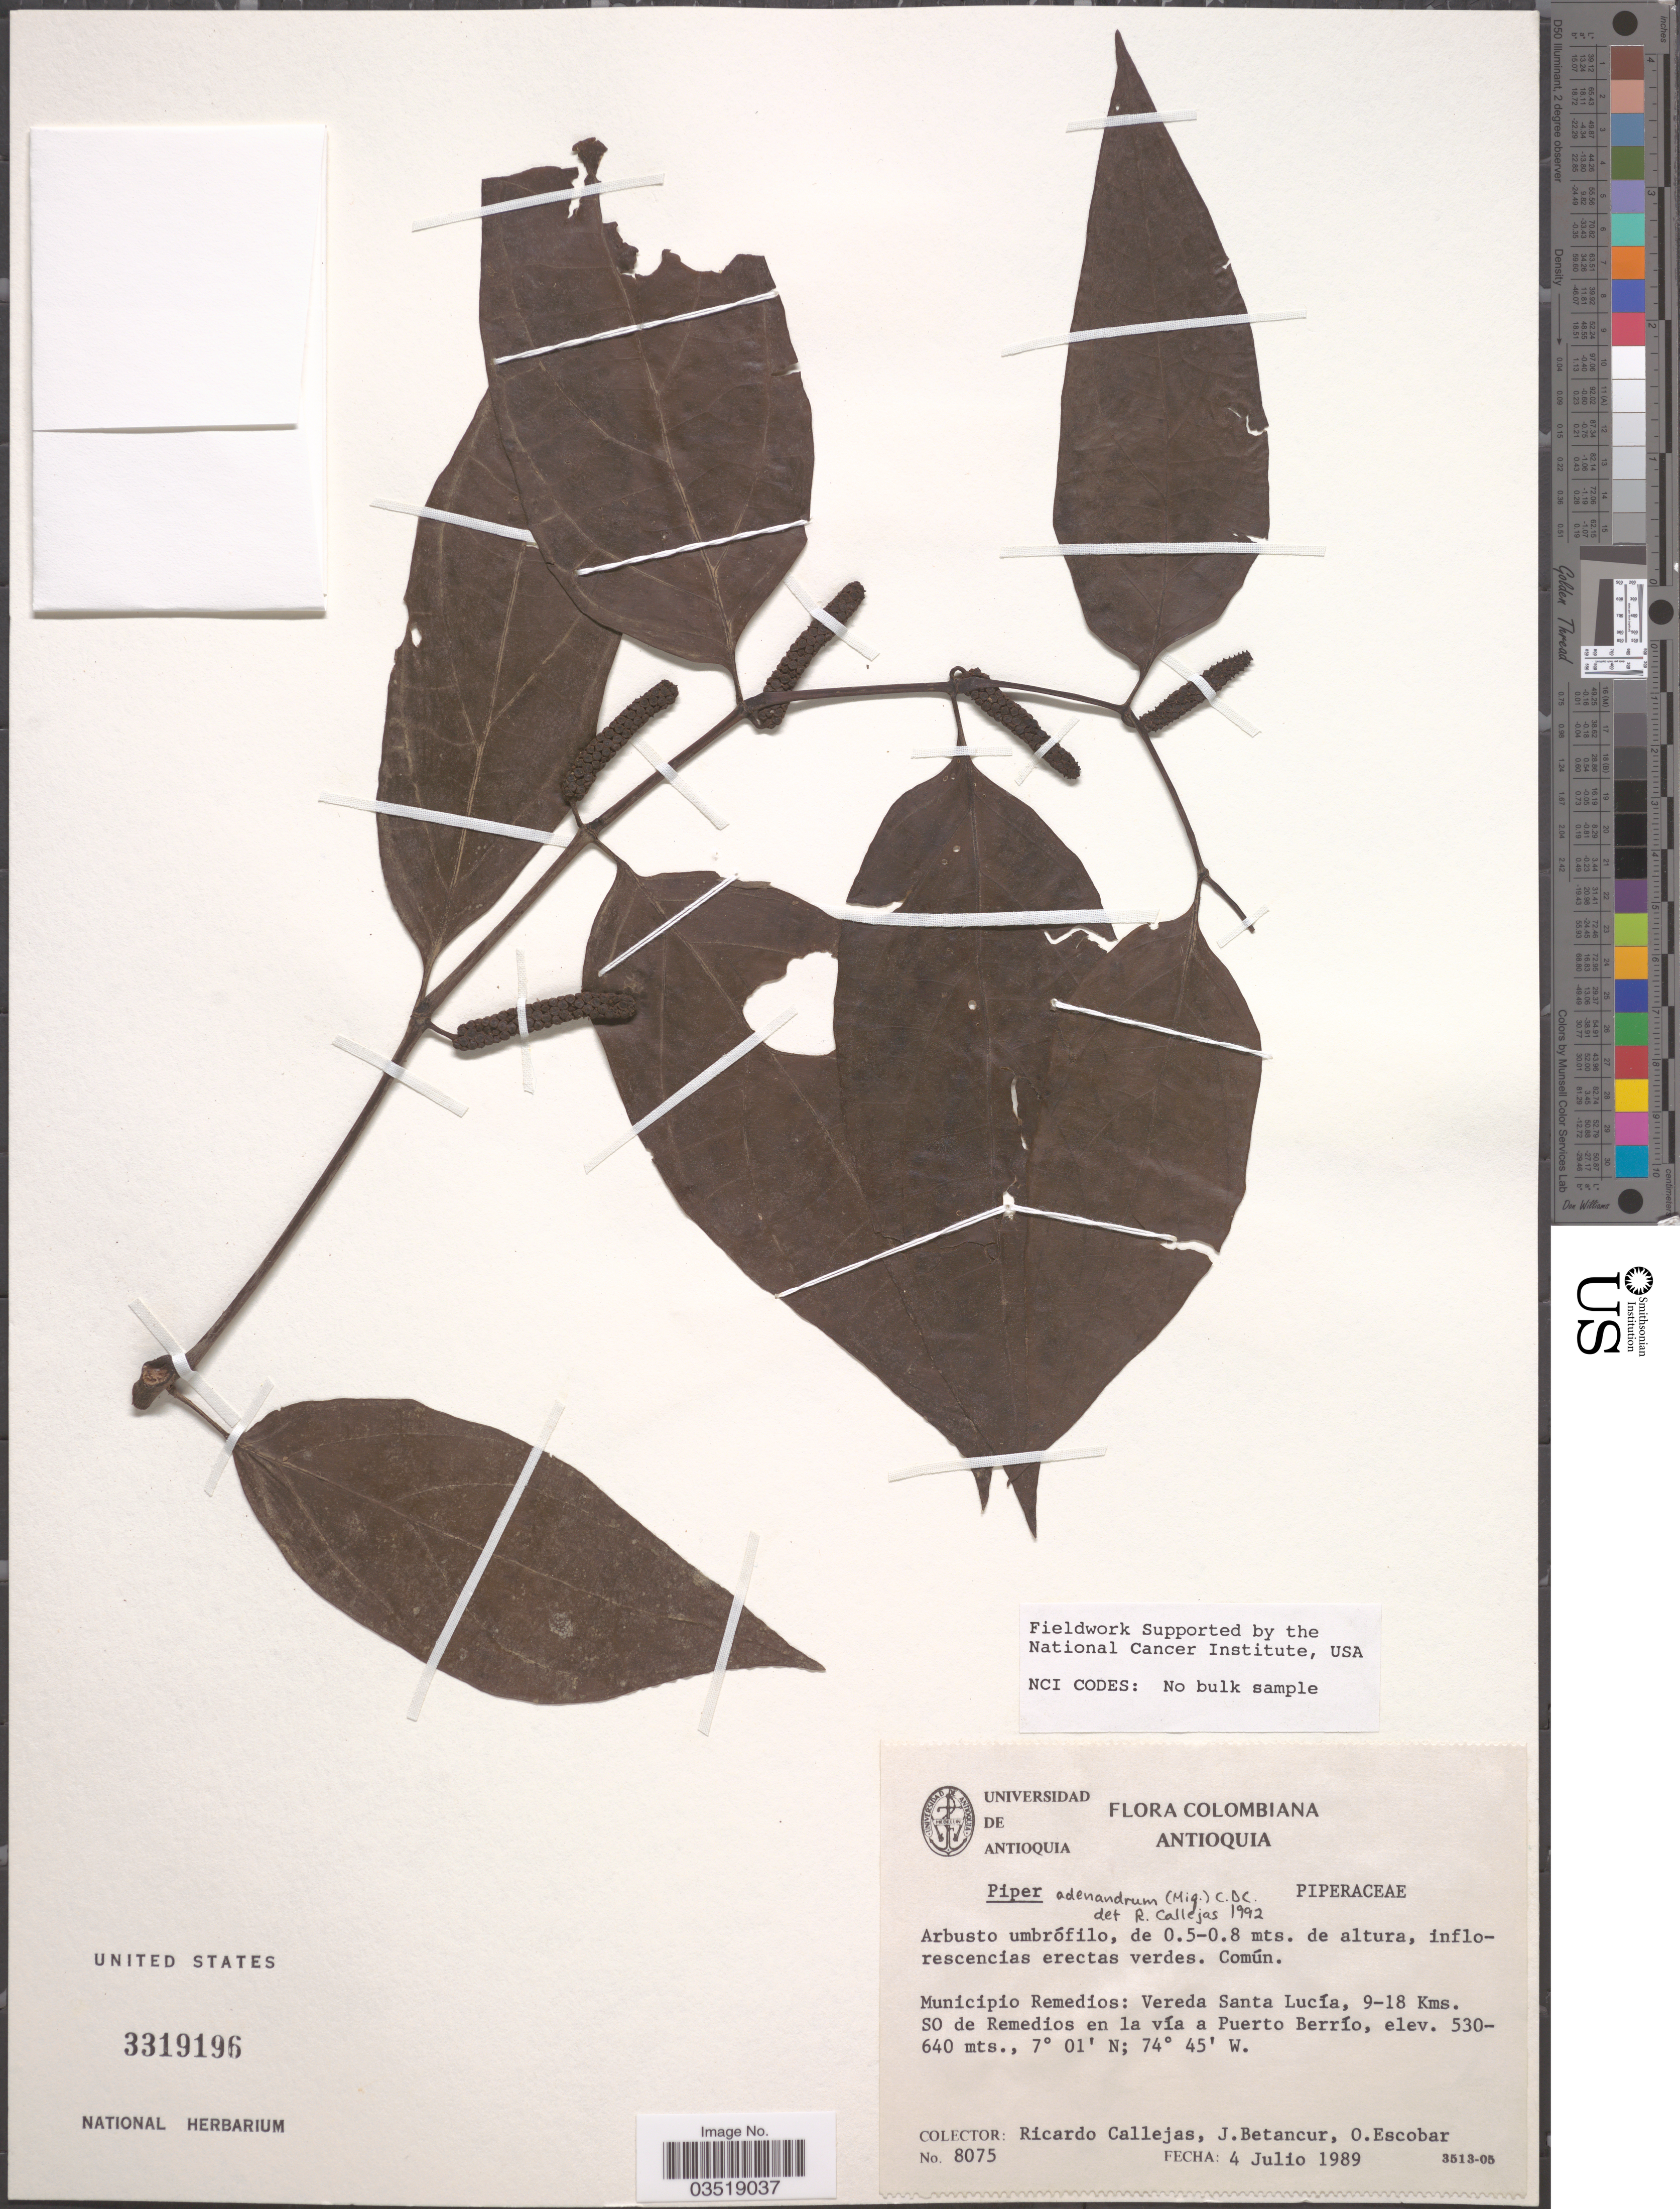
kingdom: Plantae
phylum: Tracheophyta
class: Magnoliopsida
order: Piperales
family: Piperaceae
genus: Piper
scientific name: Piper adenandrum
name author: (Miq.) C. DC.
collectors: R. Callejas, J. Betancur & O. Escobar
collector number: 8075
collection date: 1989-07-04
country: Colombia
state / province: Antioquia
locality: Municipio Remedios: Vereda Santa Lucía, 9-18 Kms. SO de Remedios en la vía a Puerto Berrío.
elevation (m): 530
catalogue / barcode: US 3319196